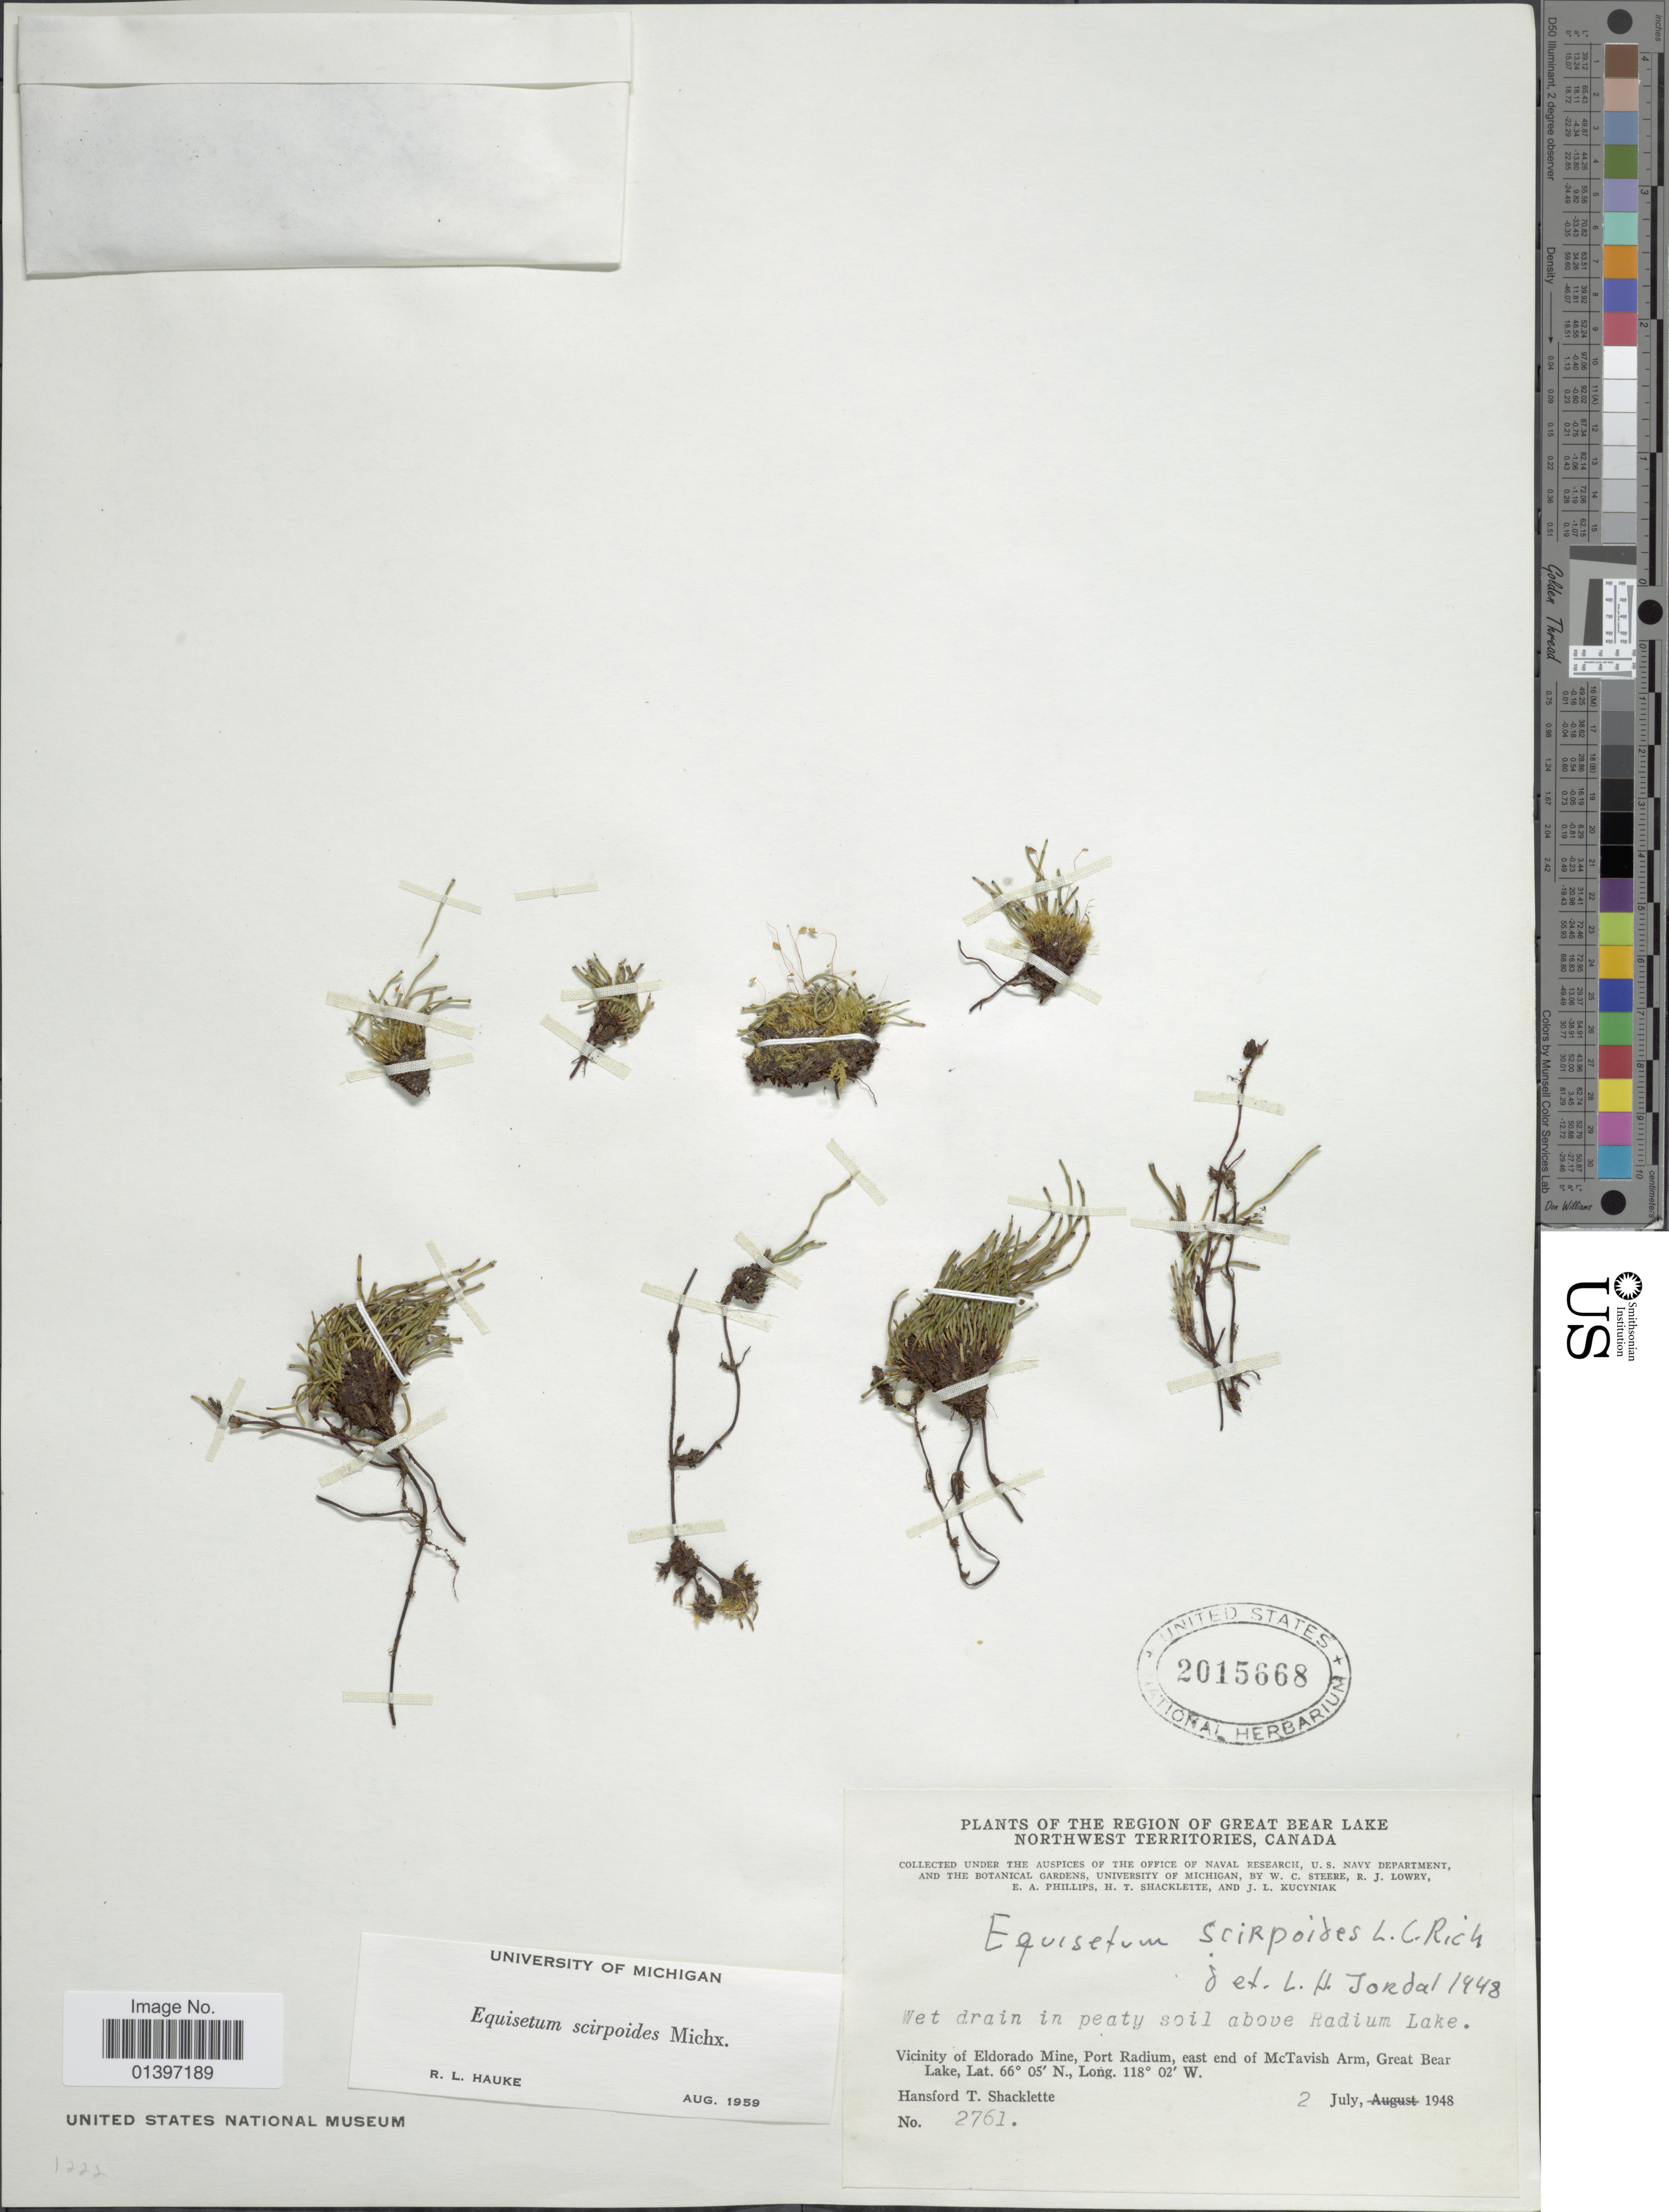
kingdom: Plantae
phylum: Tracheophyta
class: Polypodiopsida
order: Equisetales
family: Equisetaceae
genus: Equisetum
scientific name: Equisetum scirpoides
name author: Michx.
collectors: H. Shacklette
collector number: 2761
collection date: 1948-07-02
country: Canada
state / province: Northwest Territories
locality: Region of Great Bear Lake, Northwest Territories, Vicinity of Eldorado Mine, Port Radium, east end of McTavish Arm, Great Bear Lake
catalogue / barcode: US 2015668